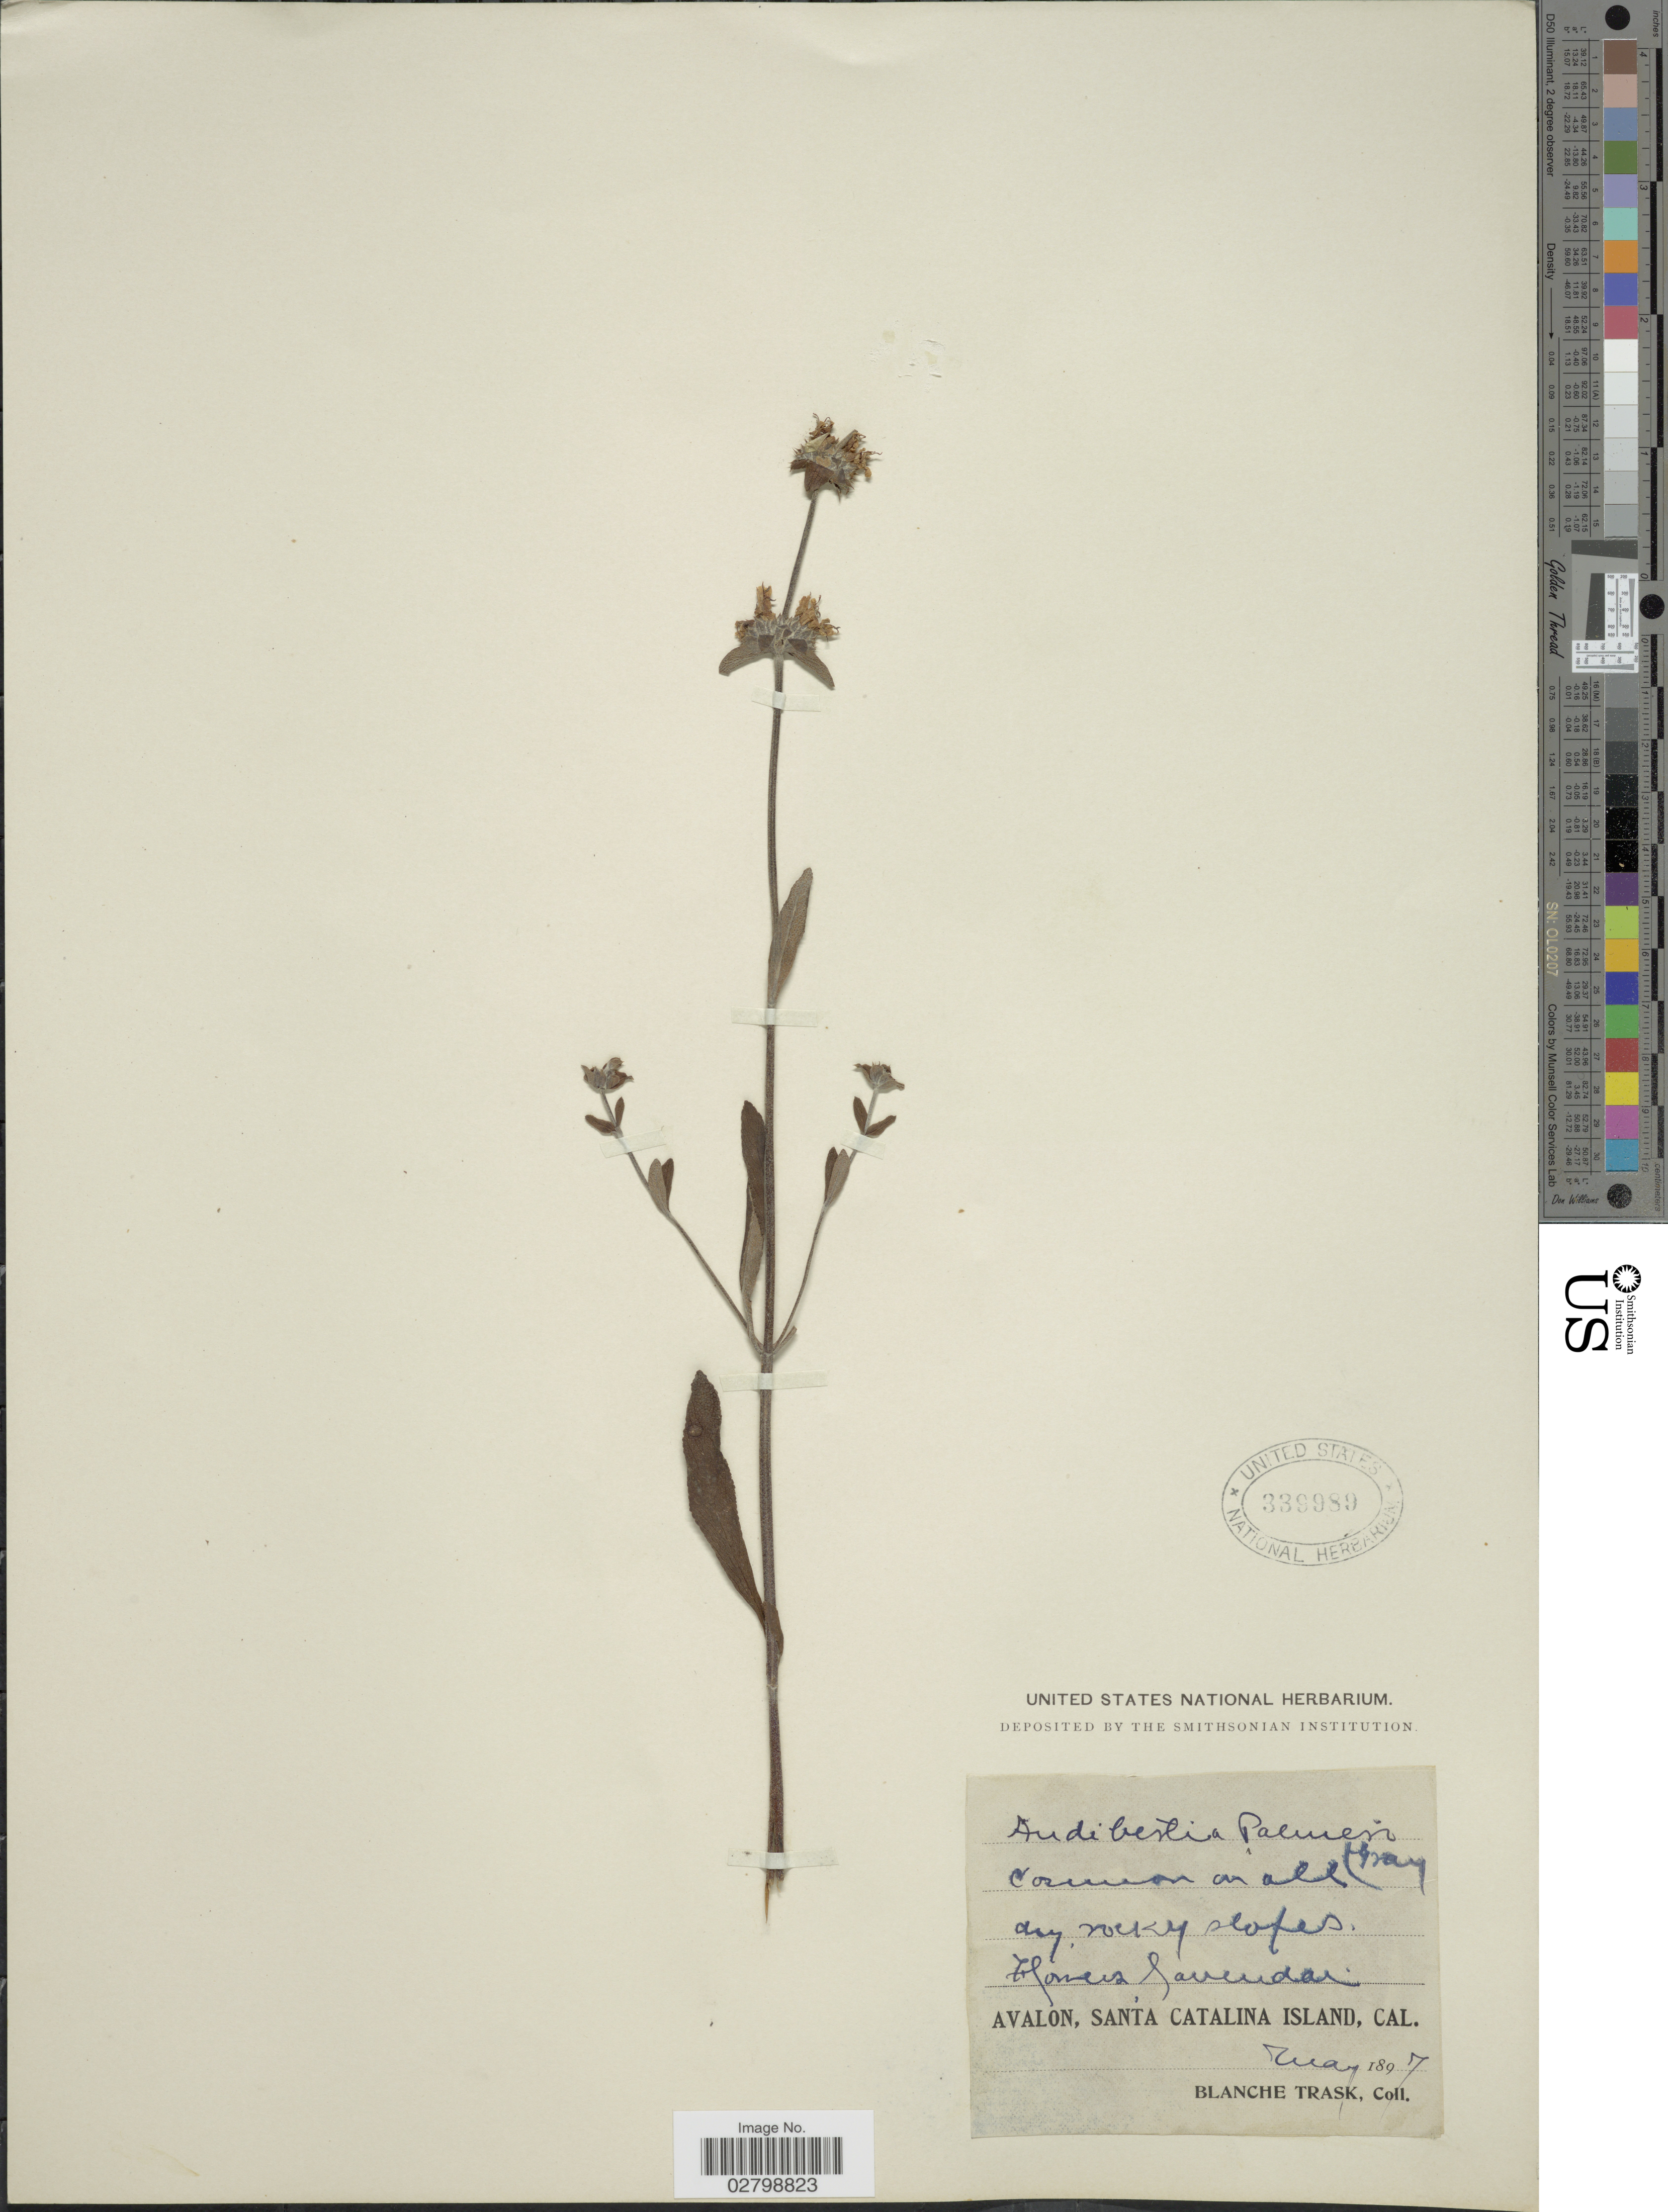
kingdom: Plantae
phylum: Tracheophyta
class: Magnoliopsida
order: Lamiales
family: Lamiaceae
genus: Salvia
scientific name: Salvia apiana x S. clevelandii (A. Gray) Greene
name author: Jeps.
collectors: B. Trask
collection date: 1897-05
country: United States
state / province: California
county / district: Los Angeles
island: Santa Catalina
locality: Avalon, Santa Catalina Island.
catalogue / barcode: US 339989